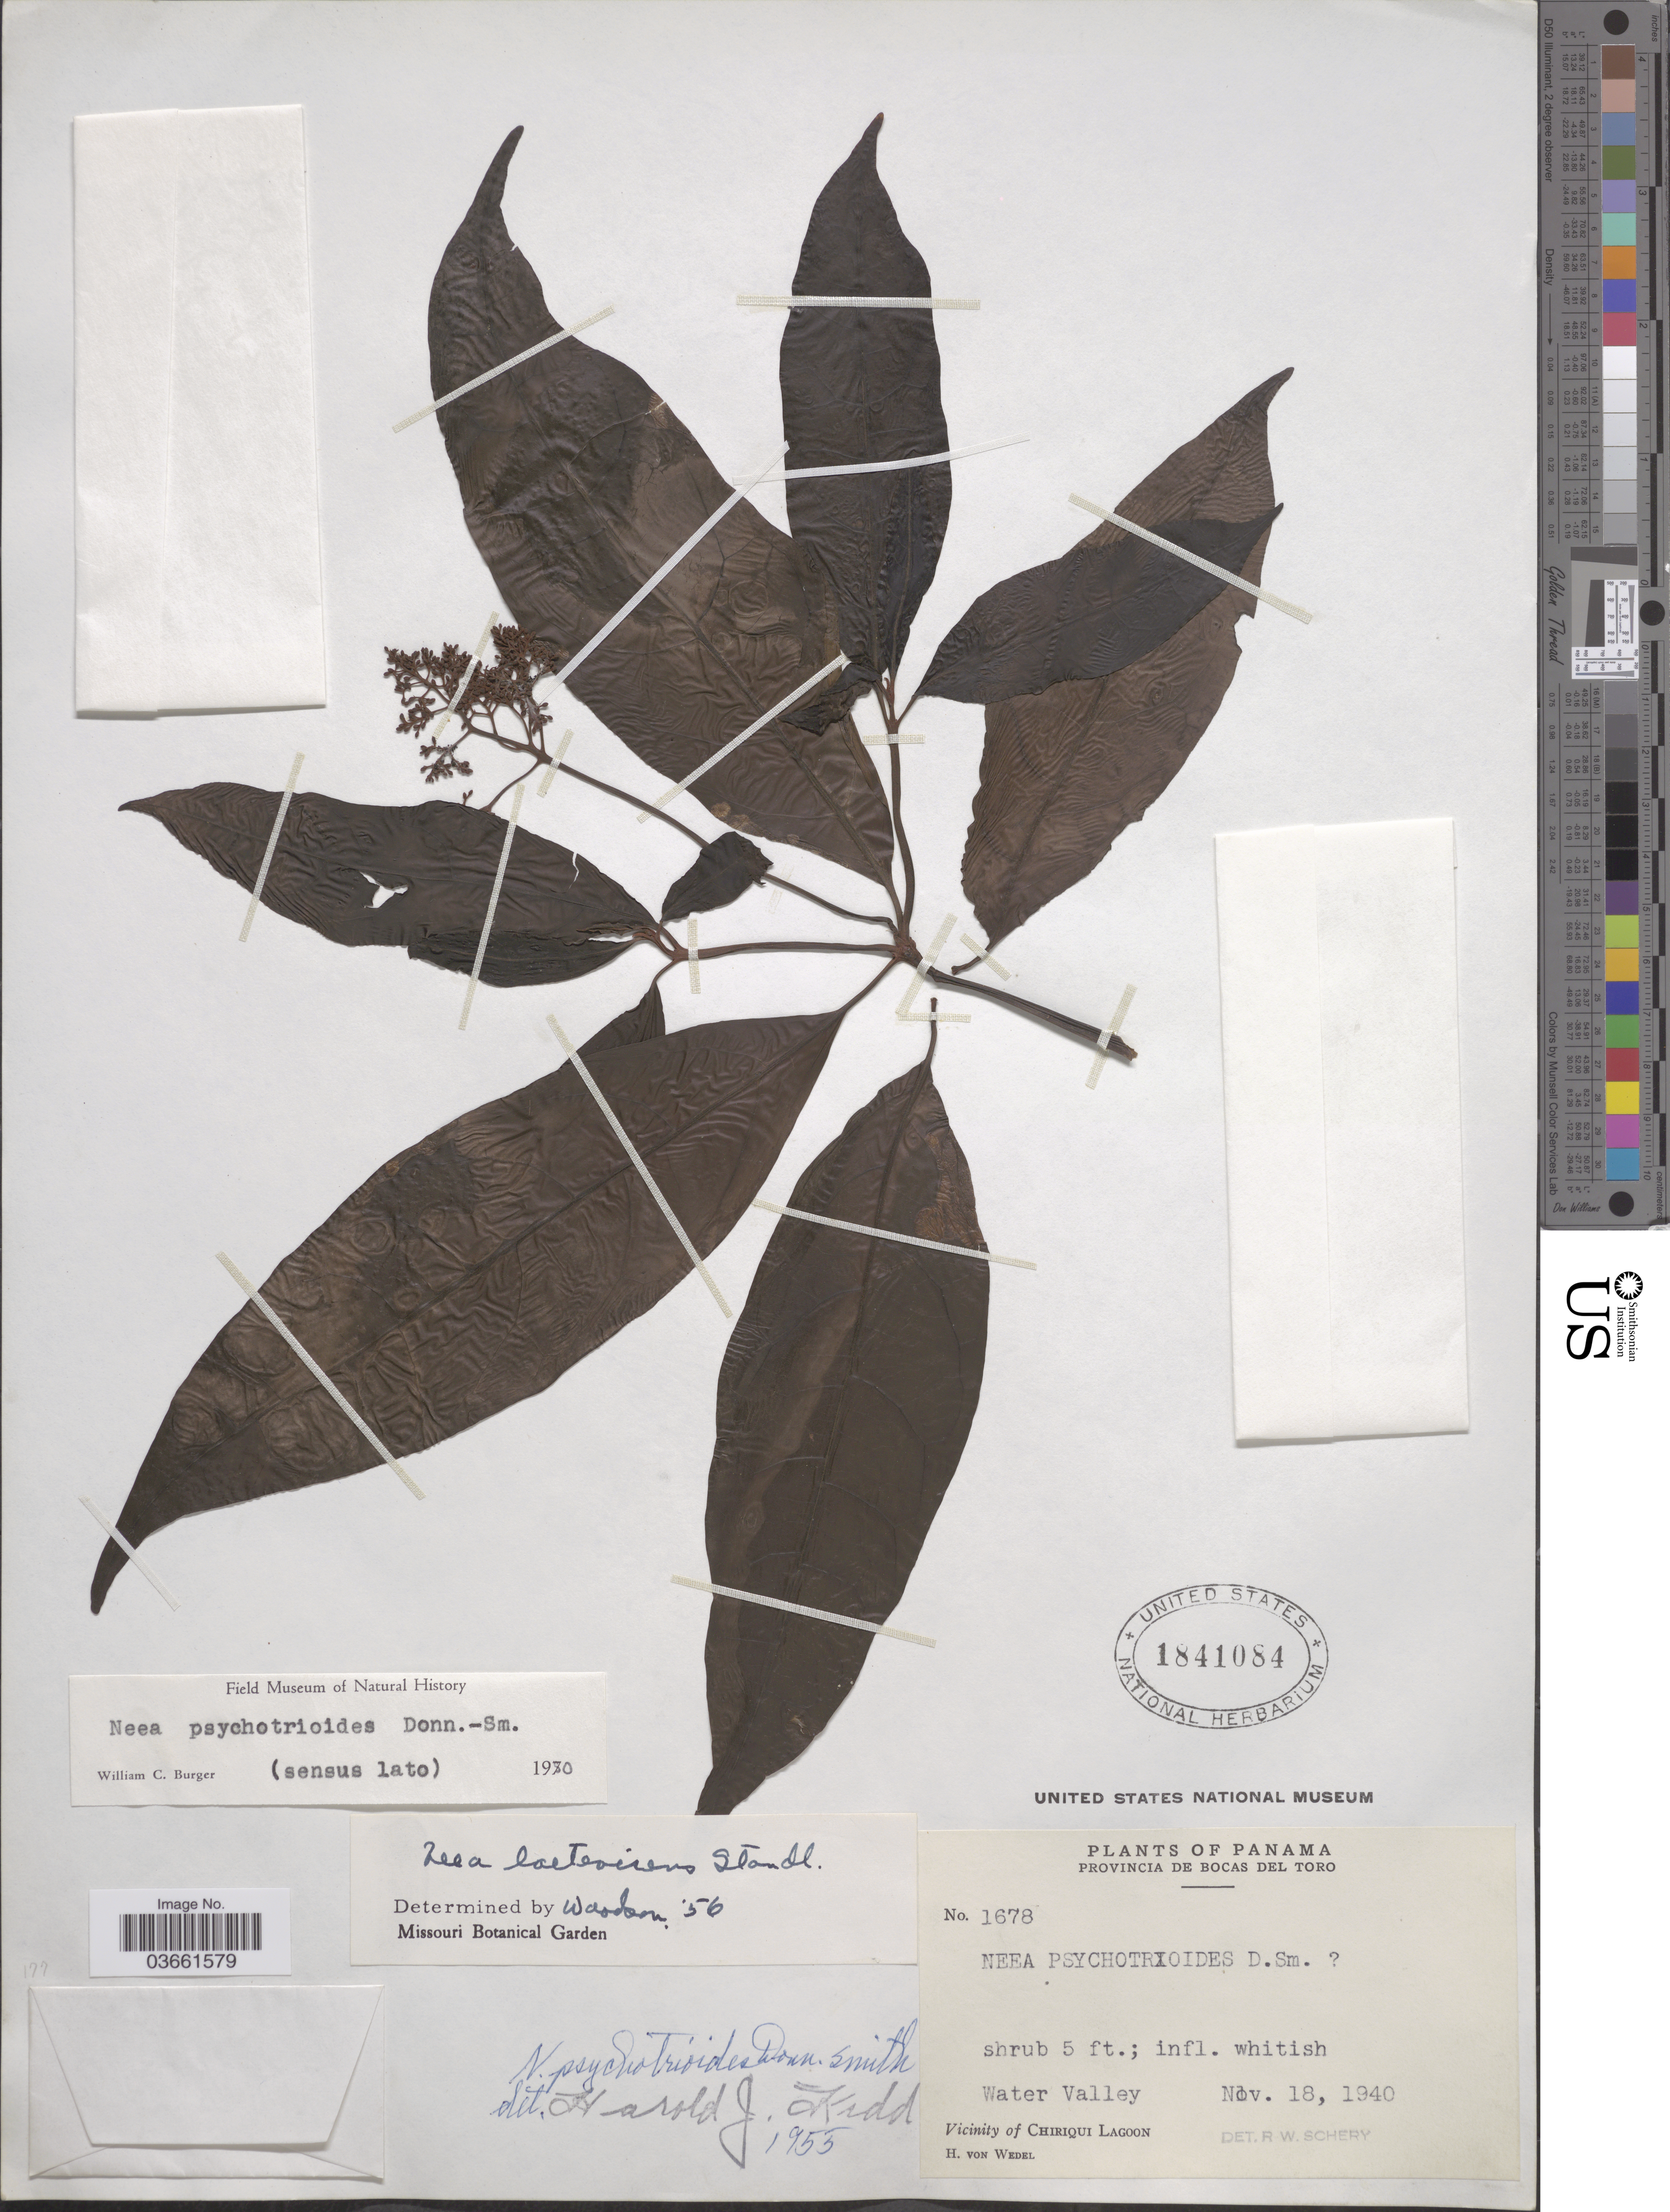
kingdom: Plantae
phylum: Tracheophyta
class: Magnoliopsida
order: Caryophyllales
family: Nyctaginaceae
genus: Neea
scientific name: Neea psychotrioides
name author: Donn. Sm.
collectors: H. von Wedel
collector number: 1678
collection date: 1940-11-18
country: Panama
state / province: Bocas del Toro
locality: Water Valley, Vicinity of Chiriqui Lagoon.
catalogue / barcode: US 1841084